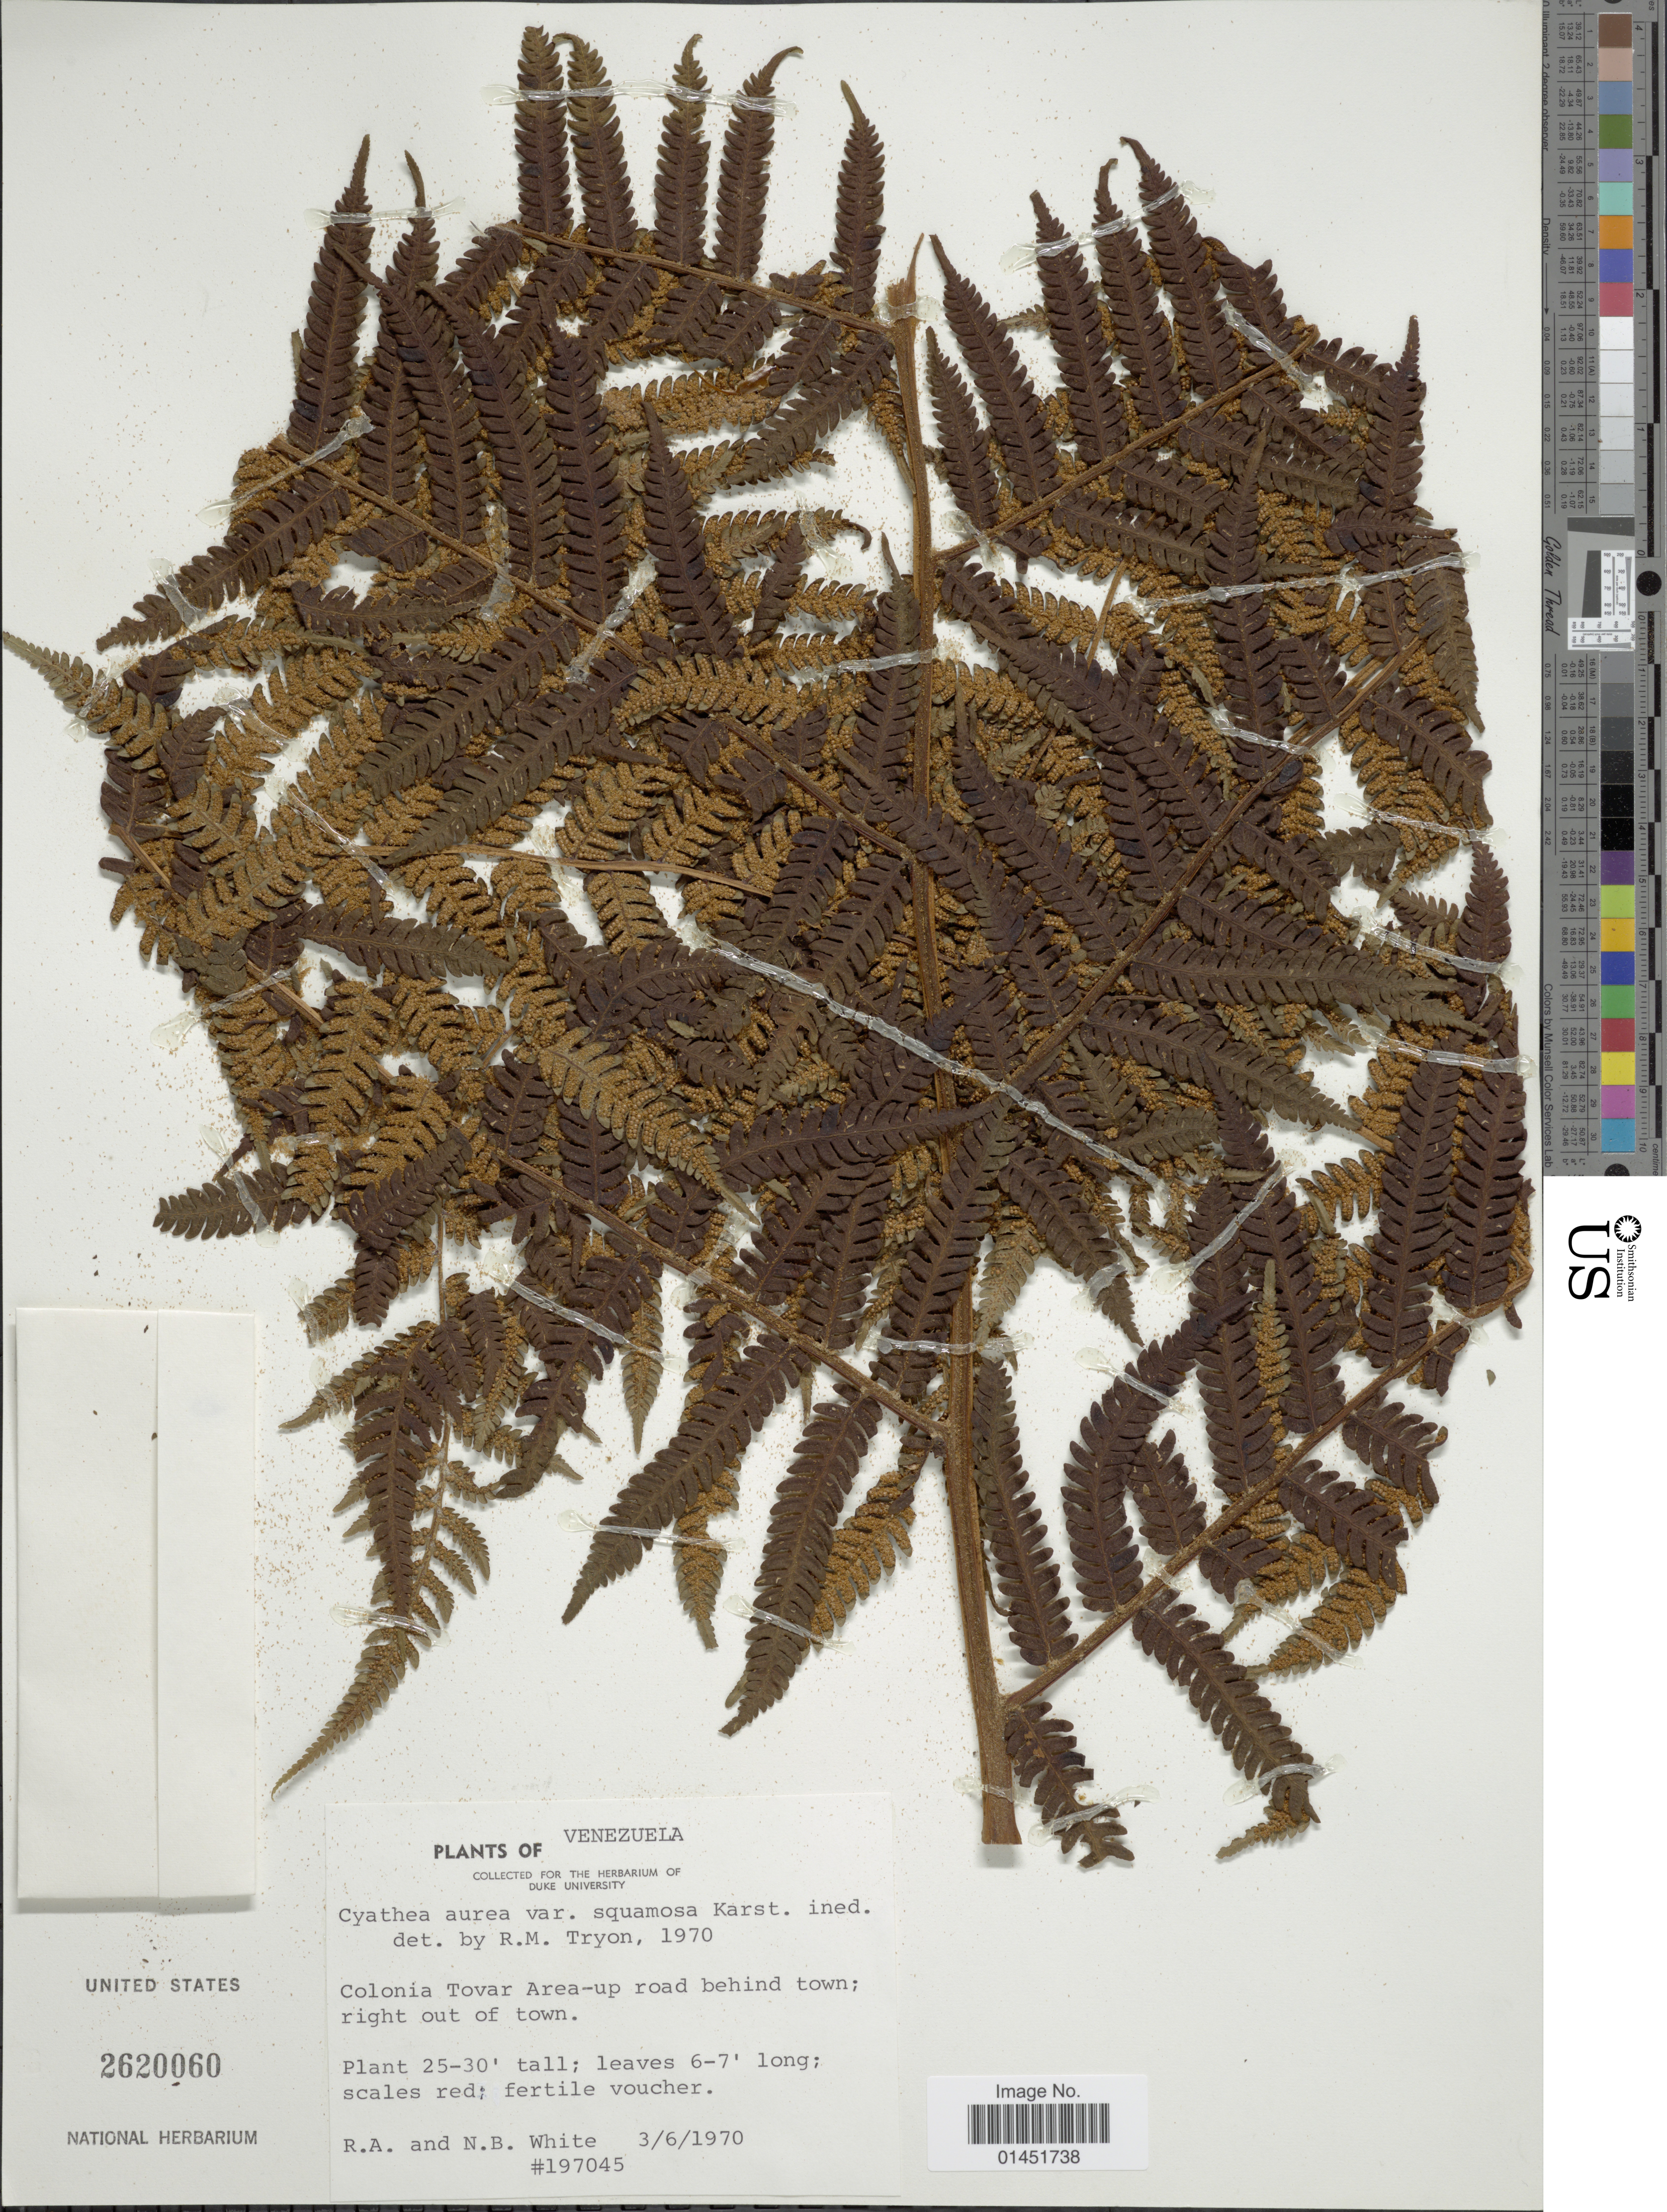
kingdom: Plantae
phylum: Tracheophyta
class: Polypodiopsida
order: Cyatheales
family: Cyatheaceae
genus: Cyathea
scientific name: Cyathea fulva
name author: (M. Martens & Galeotti) Fée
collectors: R. A. White & N. White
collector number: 197045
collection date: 1970-06-03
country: Venezuela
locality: Colonia Tovar Area-up road behind town; right out of town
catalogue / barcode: US 2620060